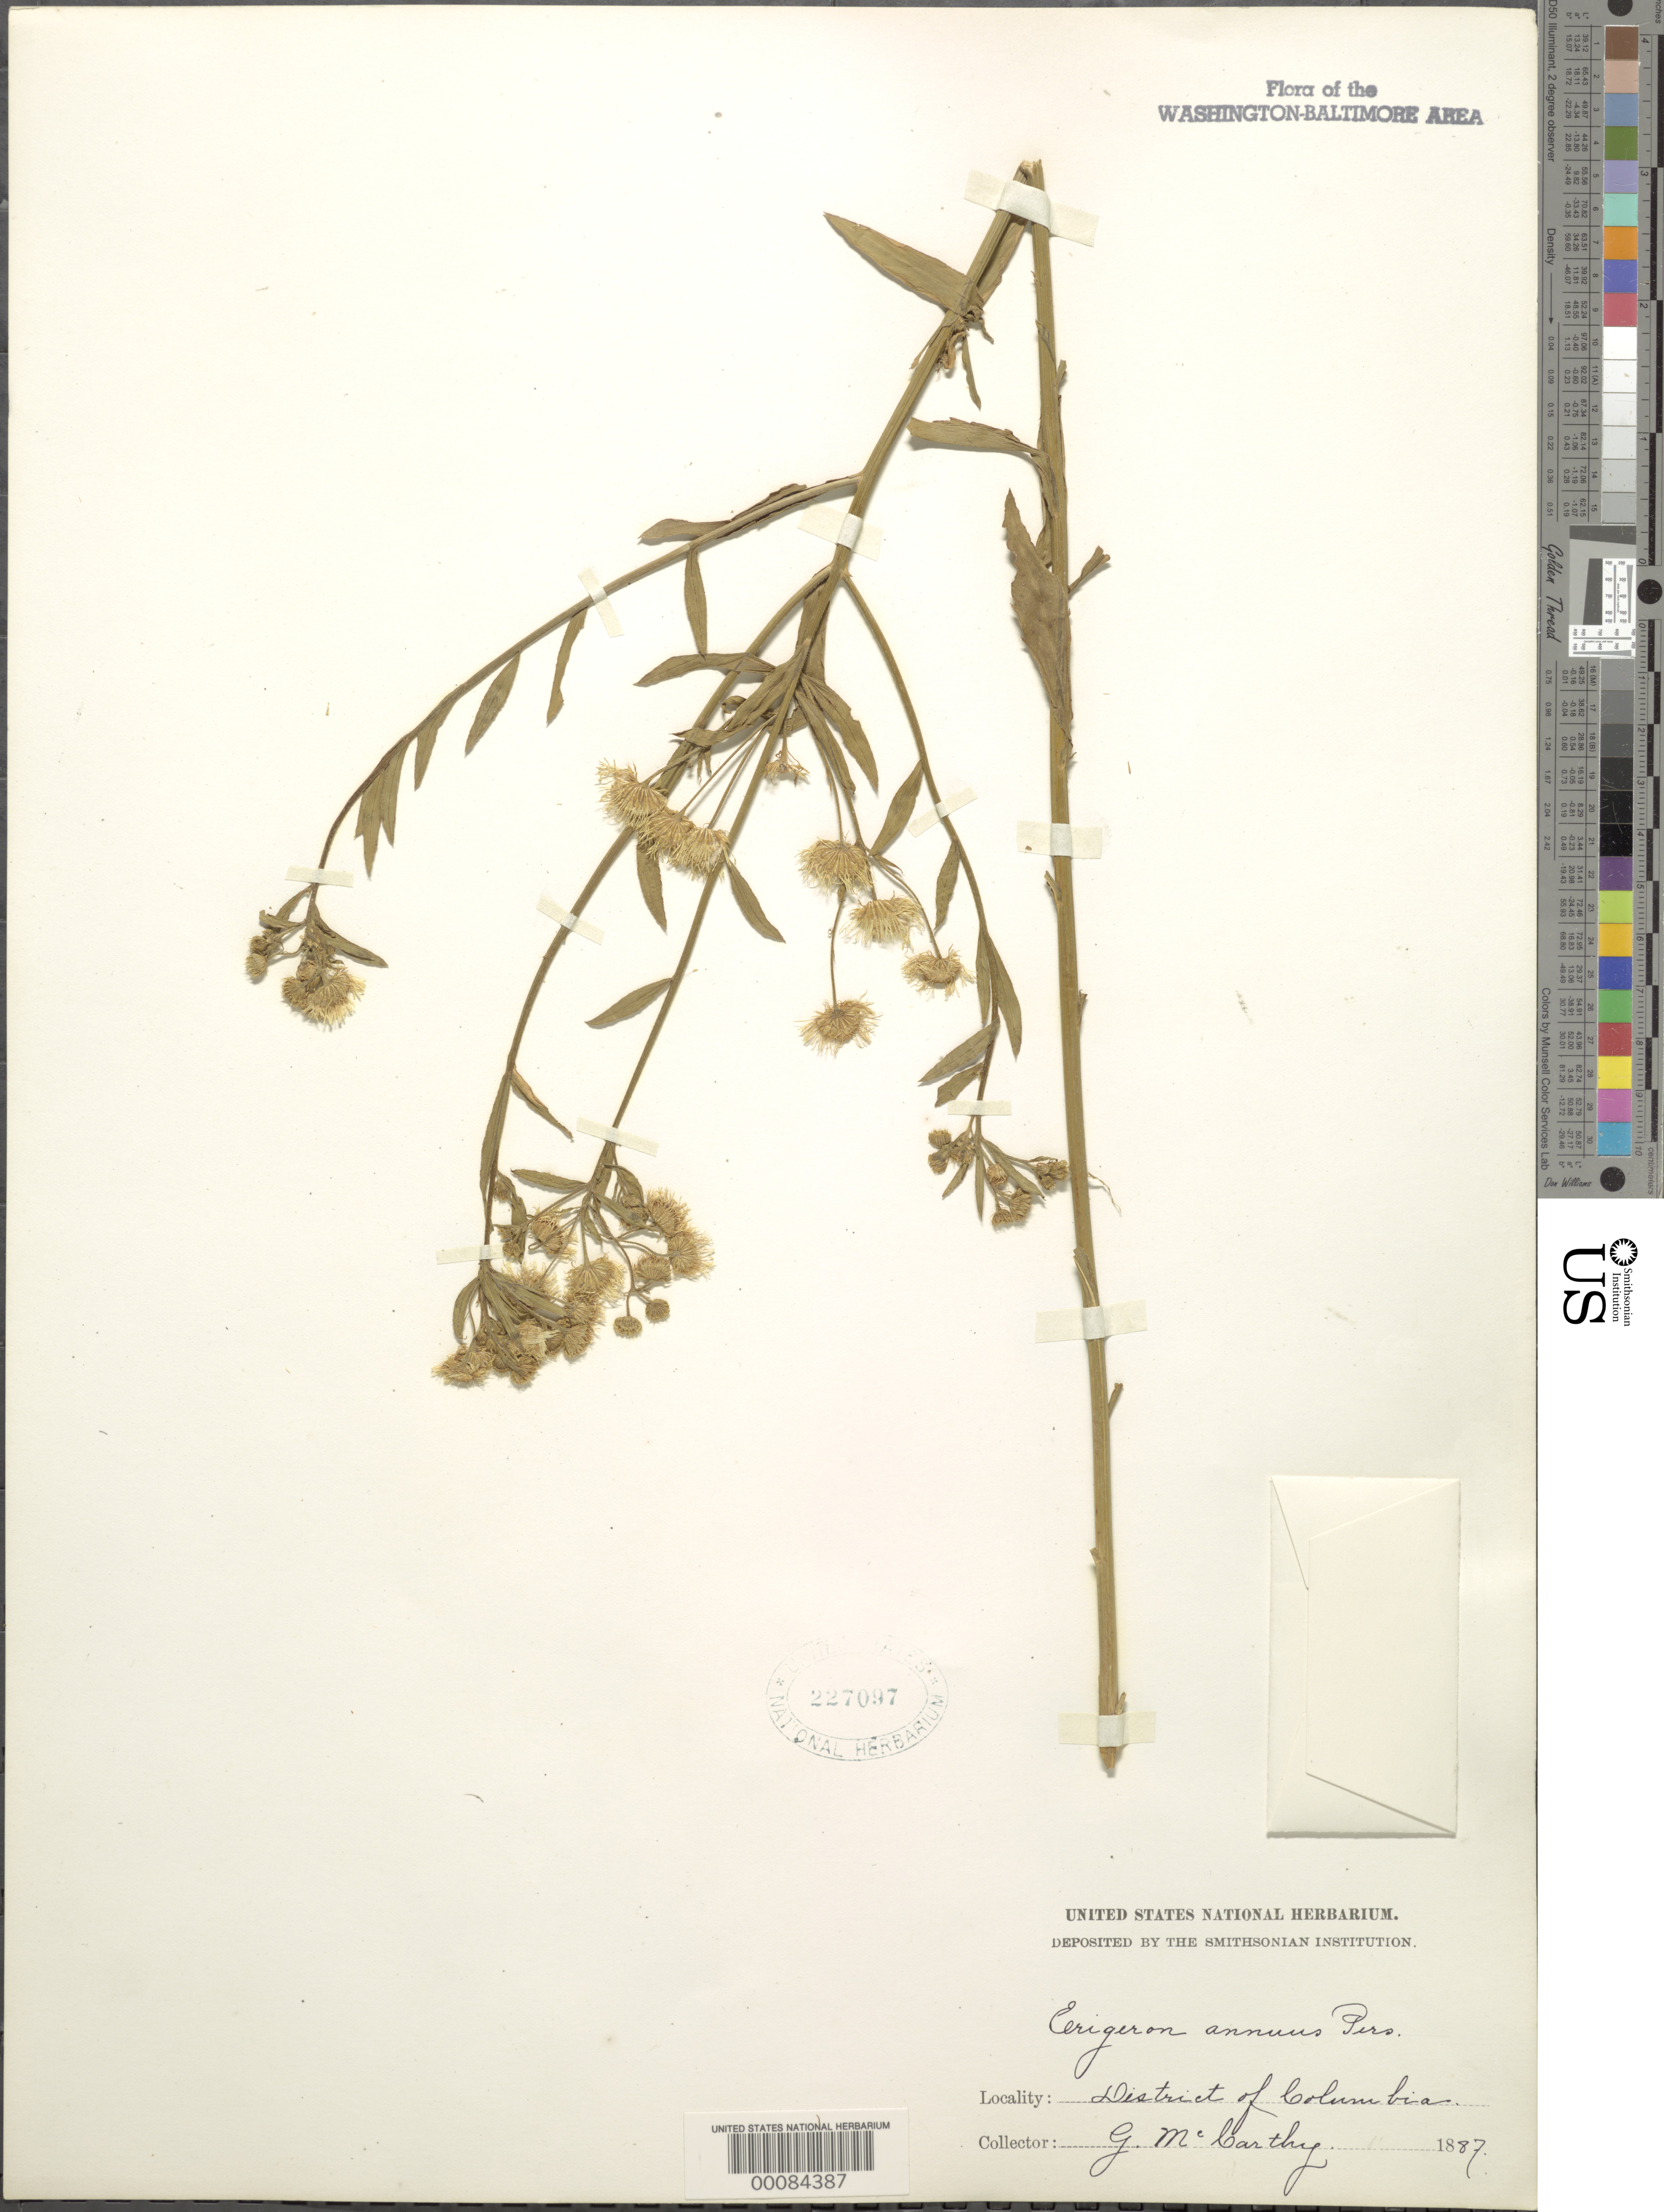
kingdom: Plantae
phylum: Tracheophyta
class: Magnoliopsida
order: Asterales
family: Asteraceae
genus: Erigeron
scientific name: Erigeron annuus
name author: (L.) Pers.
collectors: G. McCarthy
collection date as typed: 1887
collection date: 1887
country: United States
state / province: District of Columbia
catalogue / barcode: US 227097